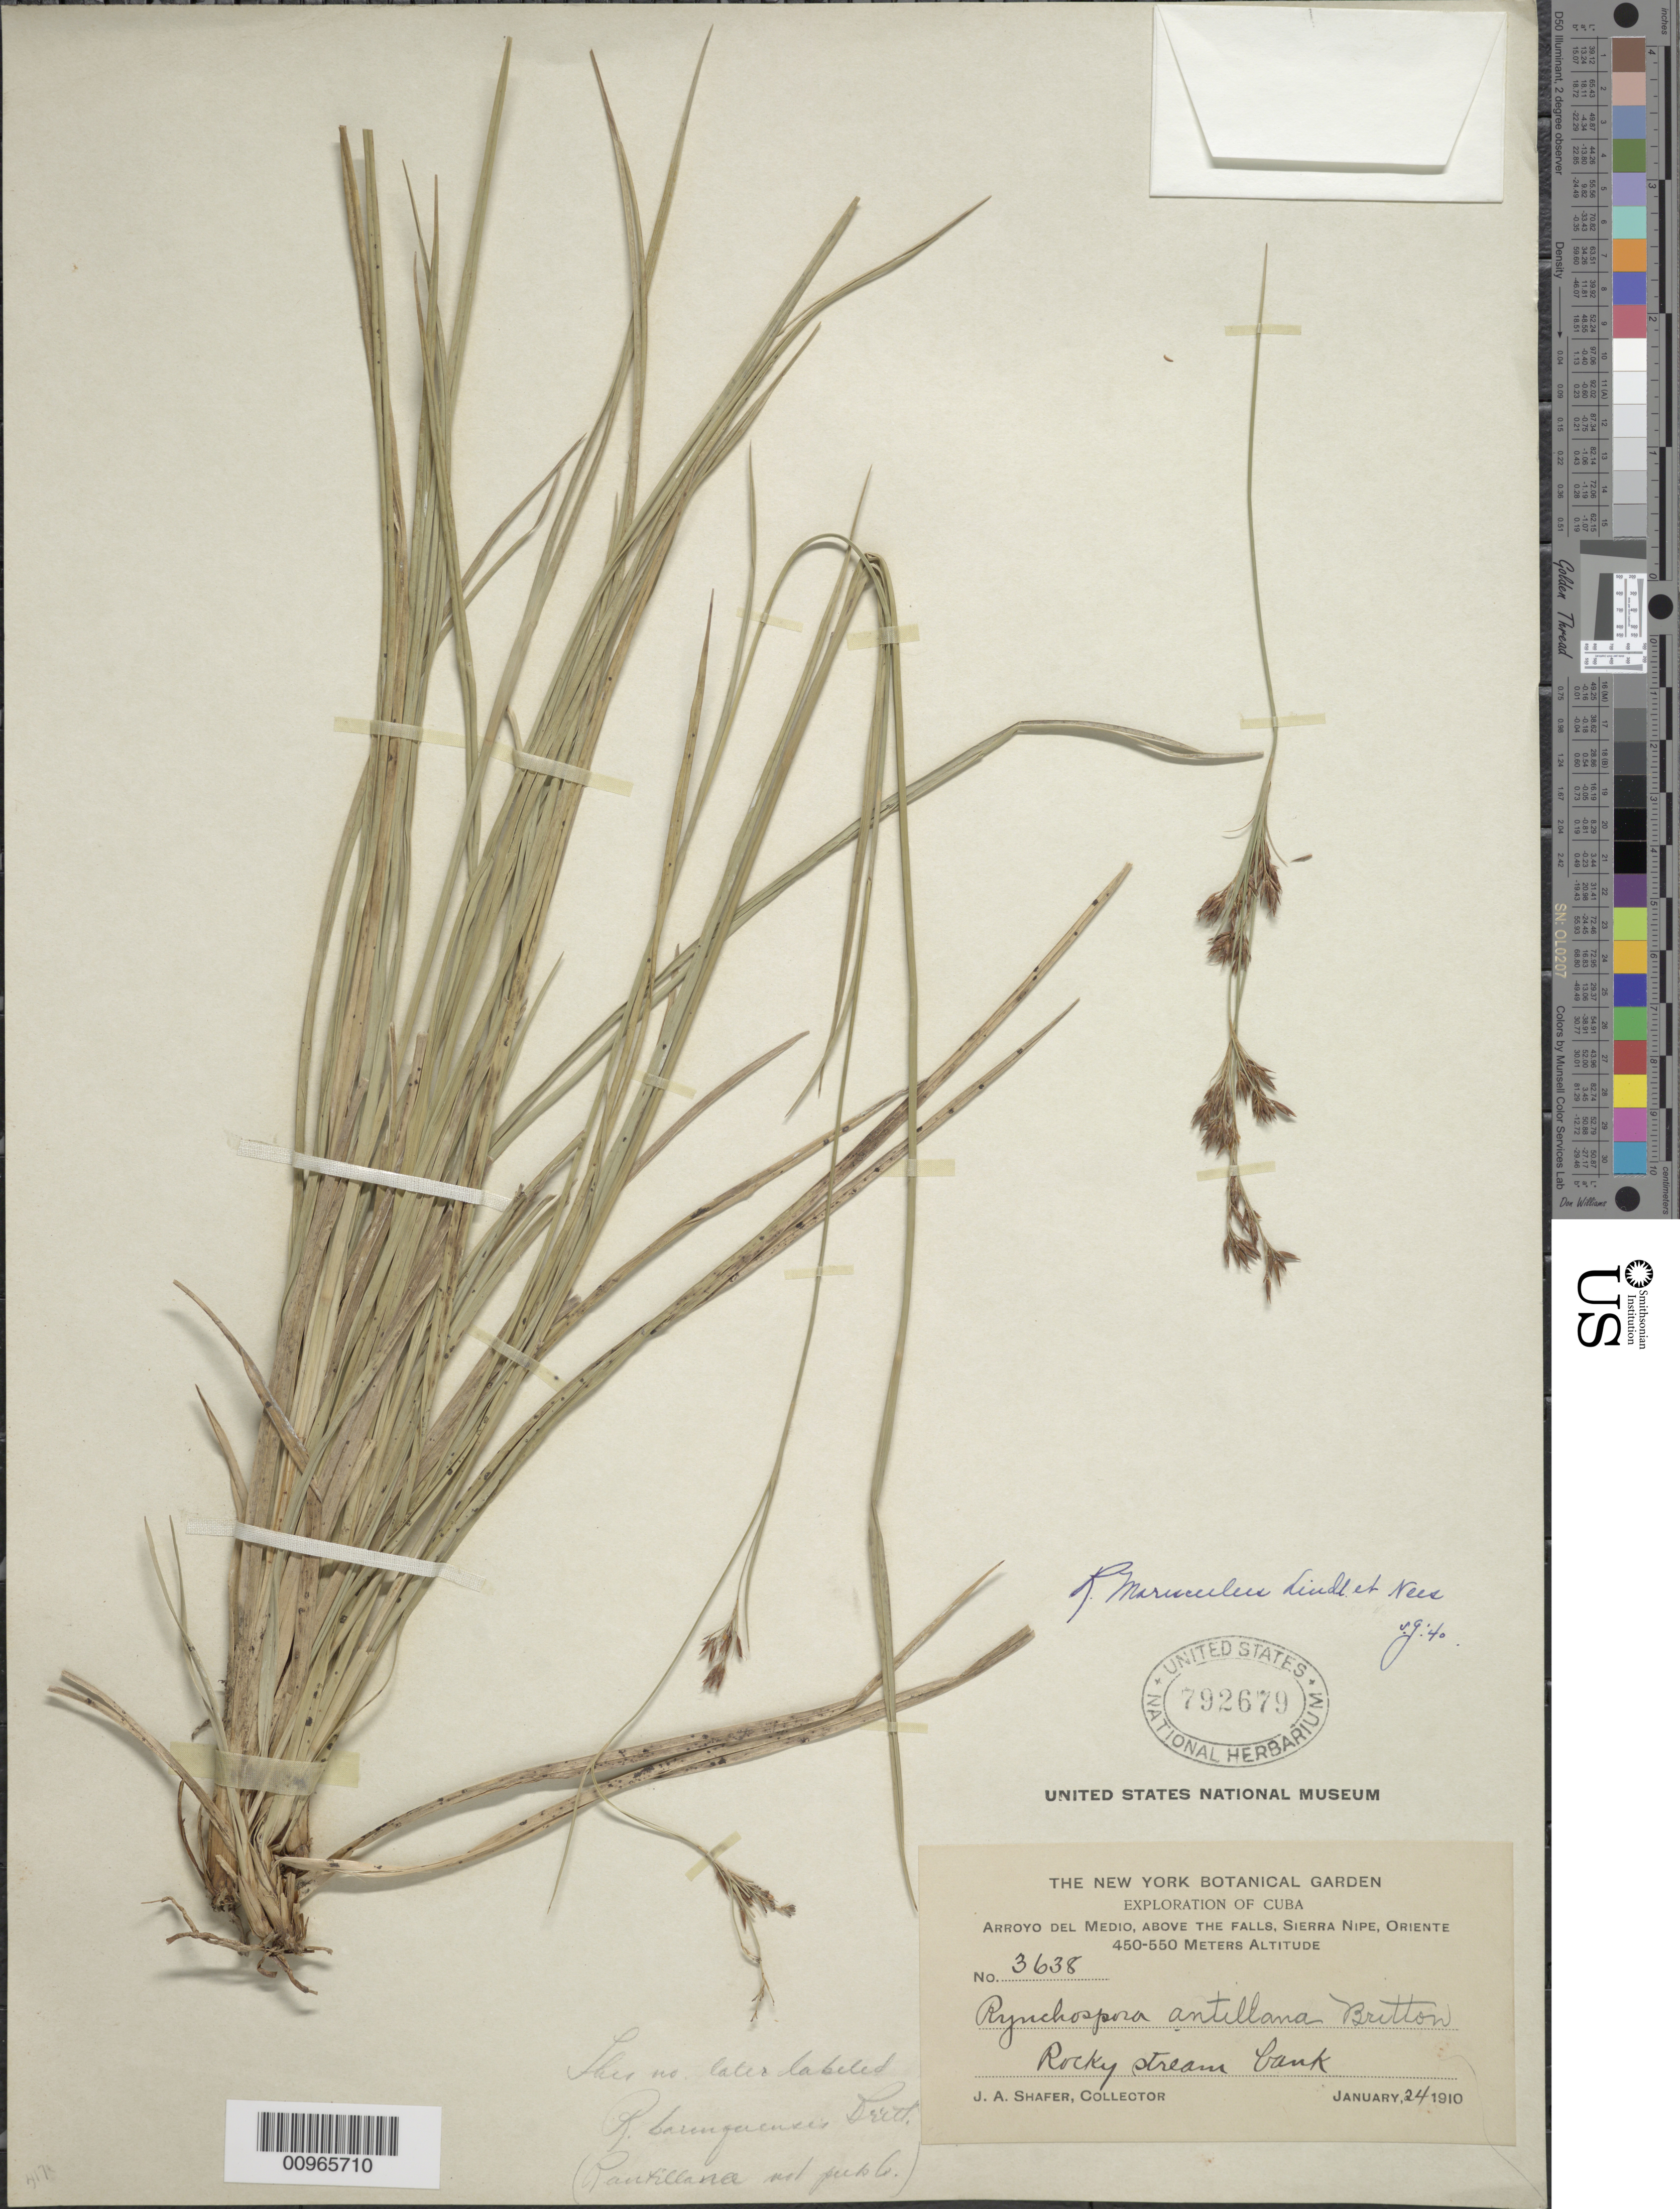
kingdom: Plantae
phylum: Tracheophyta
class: Liliopsida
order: Poales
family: Cyperaceae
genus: Rhynchospora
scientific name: Rhynchospora marisculus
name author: Lindl. & Nees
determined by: Gale, S.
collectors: J. A. Shafer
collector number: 3638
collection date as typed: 24 Jan 1910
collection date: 1910-01-24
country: Cuba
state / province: Holguín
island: Cuba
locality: Arroyo del Medio, above the Falls, Sierra de Nipe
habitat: Rocky stream bank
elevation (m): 450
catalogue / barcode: US 792679